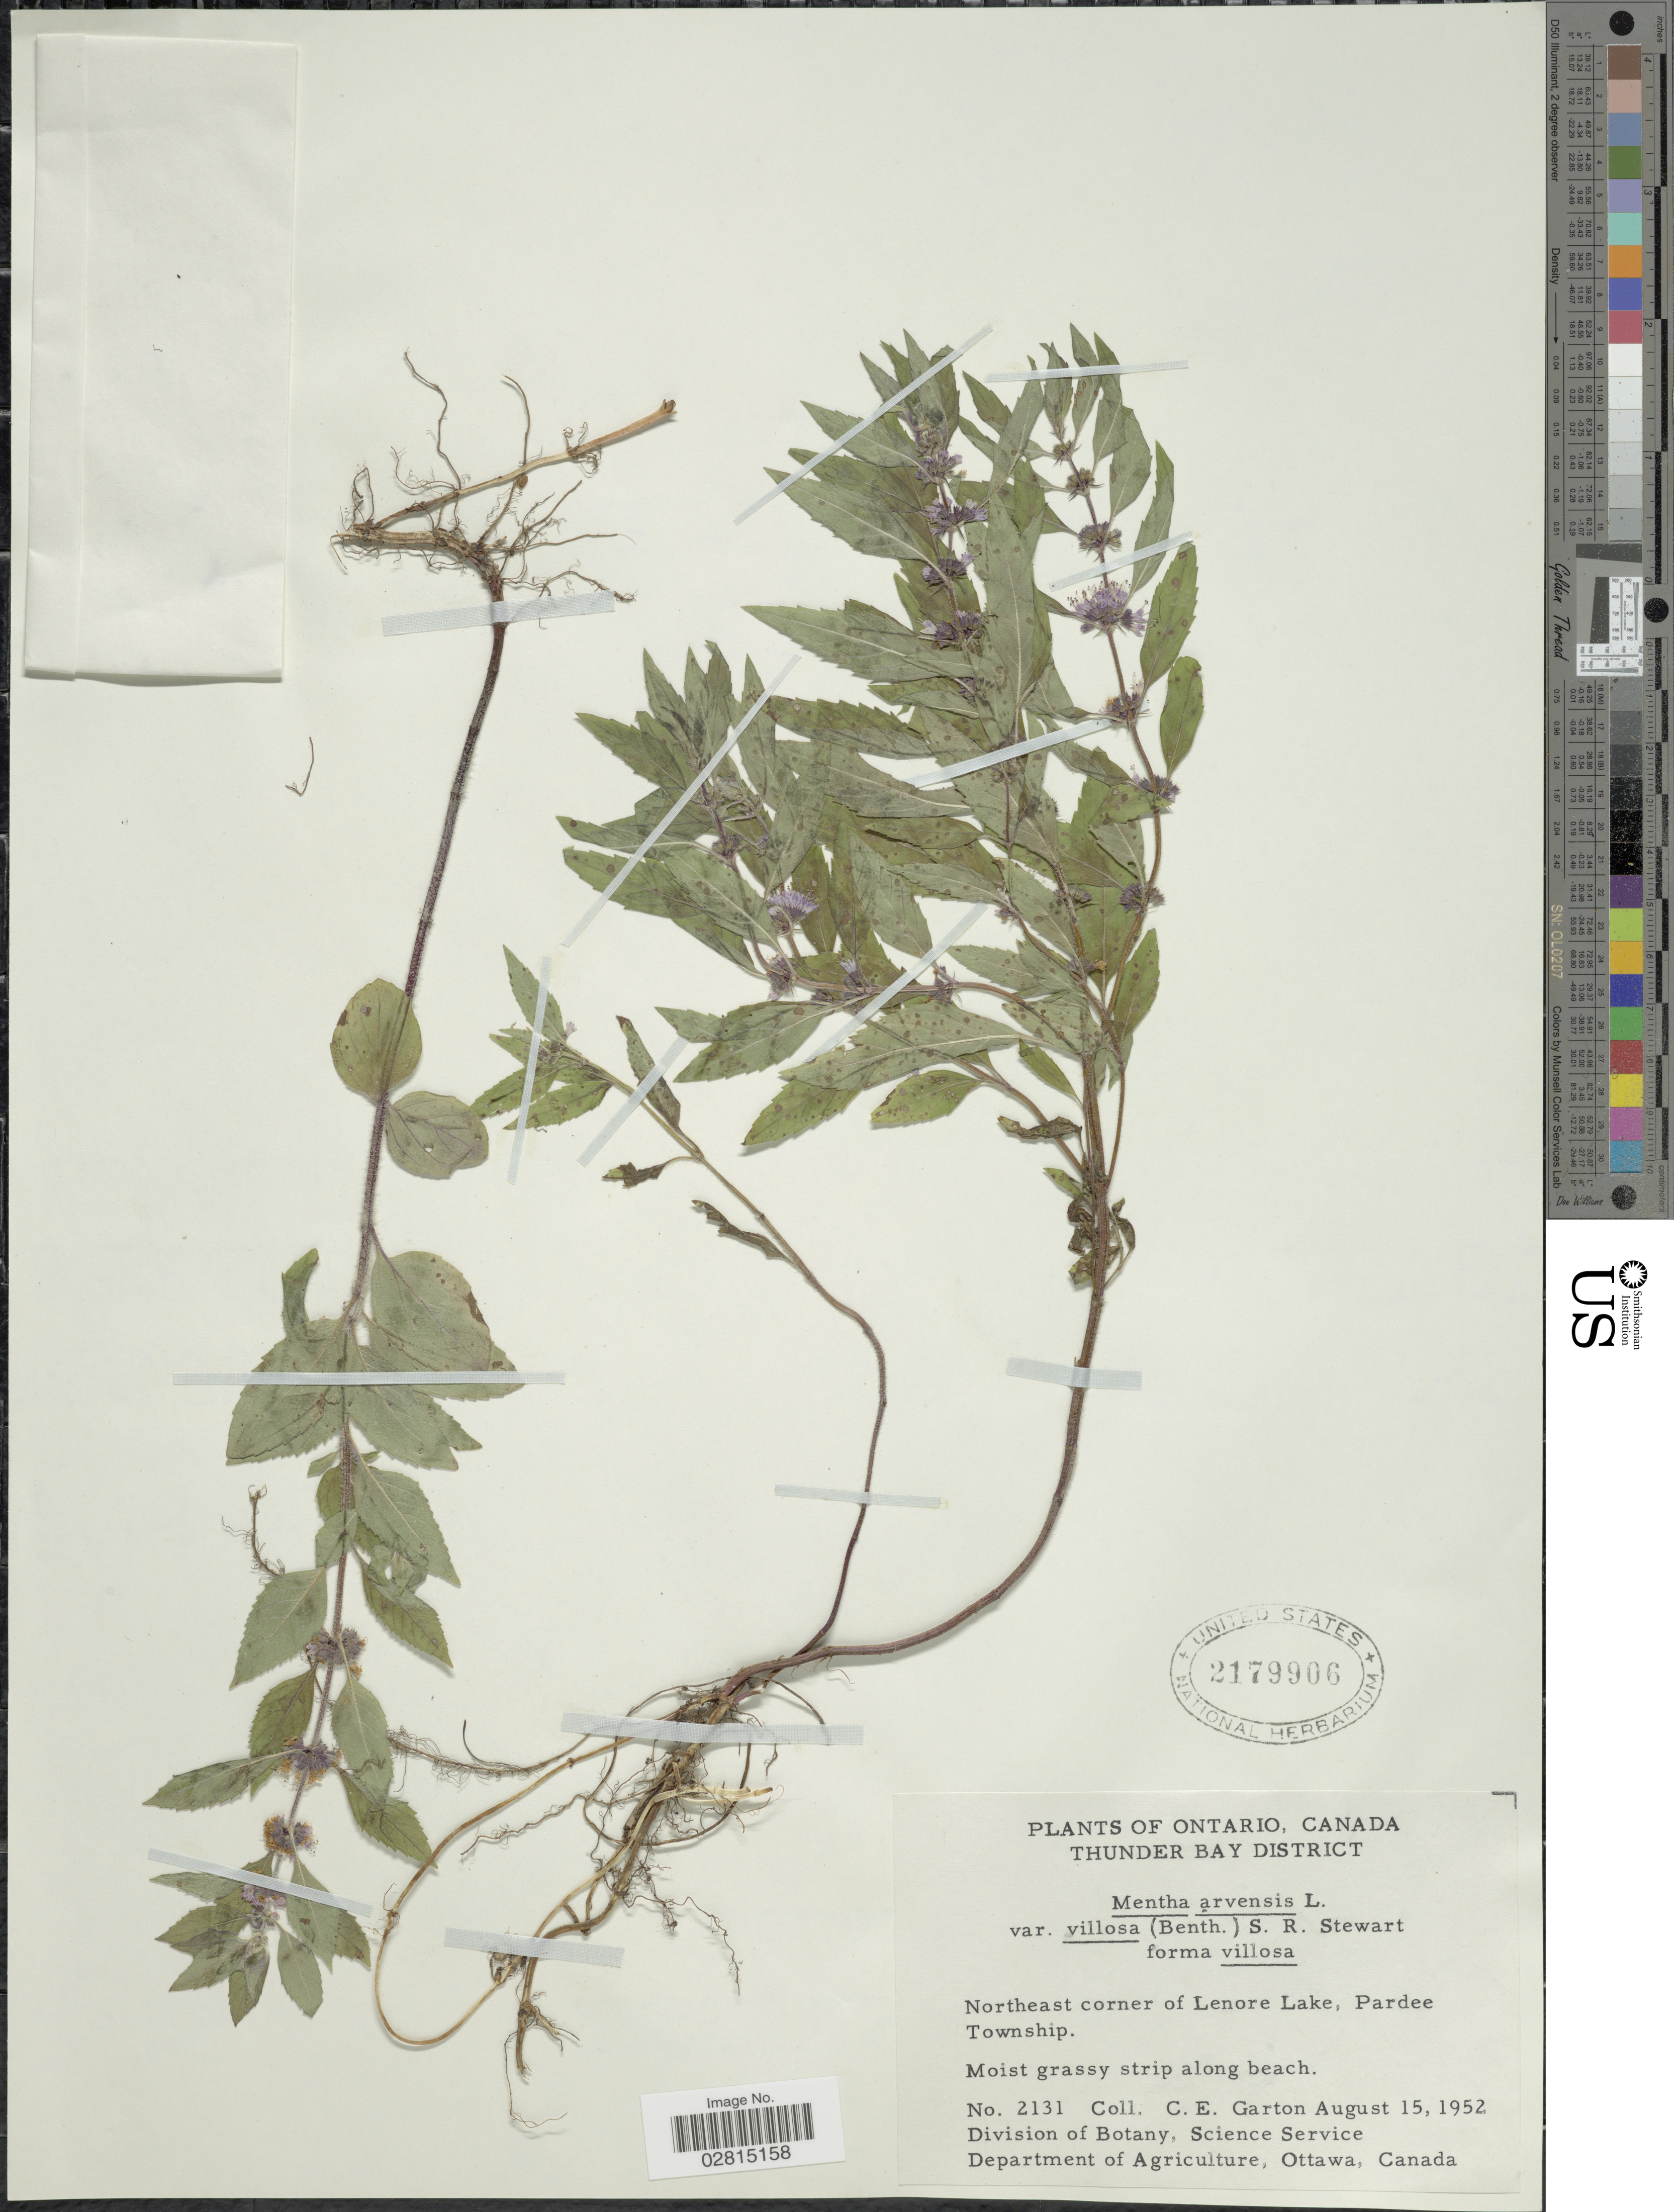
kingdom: Plantae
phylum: Tracheophyta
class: Magnoliopsida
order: Lamiales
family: Lamiaceae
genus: Mentha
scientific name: Mentha arvensis var. villosa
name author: (Benth.) S.R. Stewart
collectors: C. E. Garton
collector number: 2131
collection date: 1952-08-15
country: Canada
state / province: Ontario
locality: Thunder Bay District, Northeast corner of Lenore Lake, Pardee Township.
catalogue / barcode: US 2179906